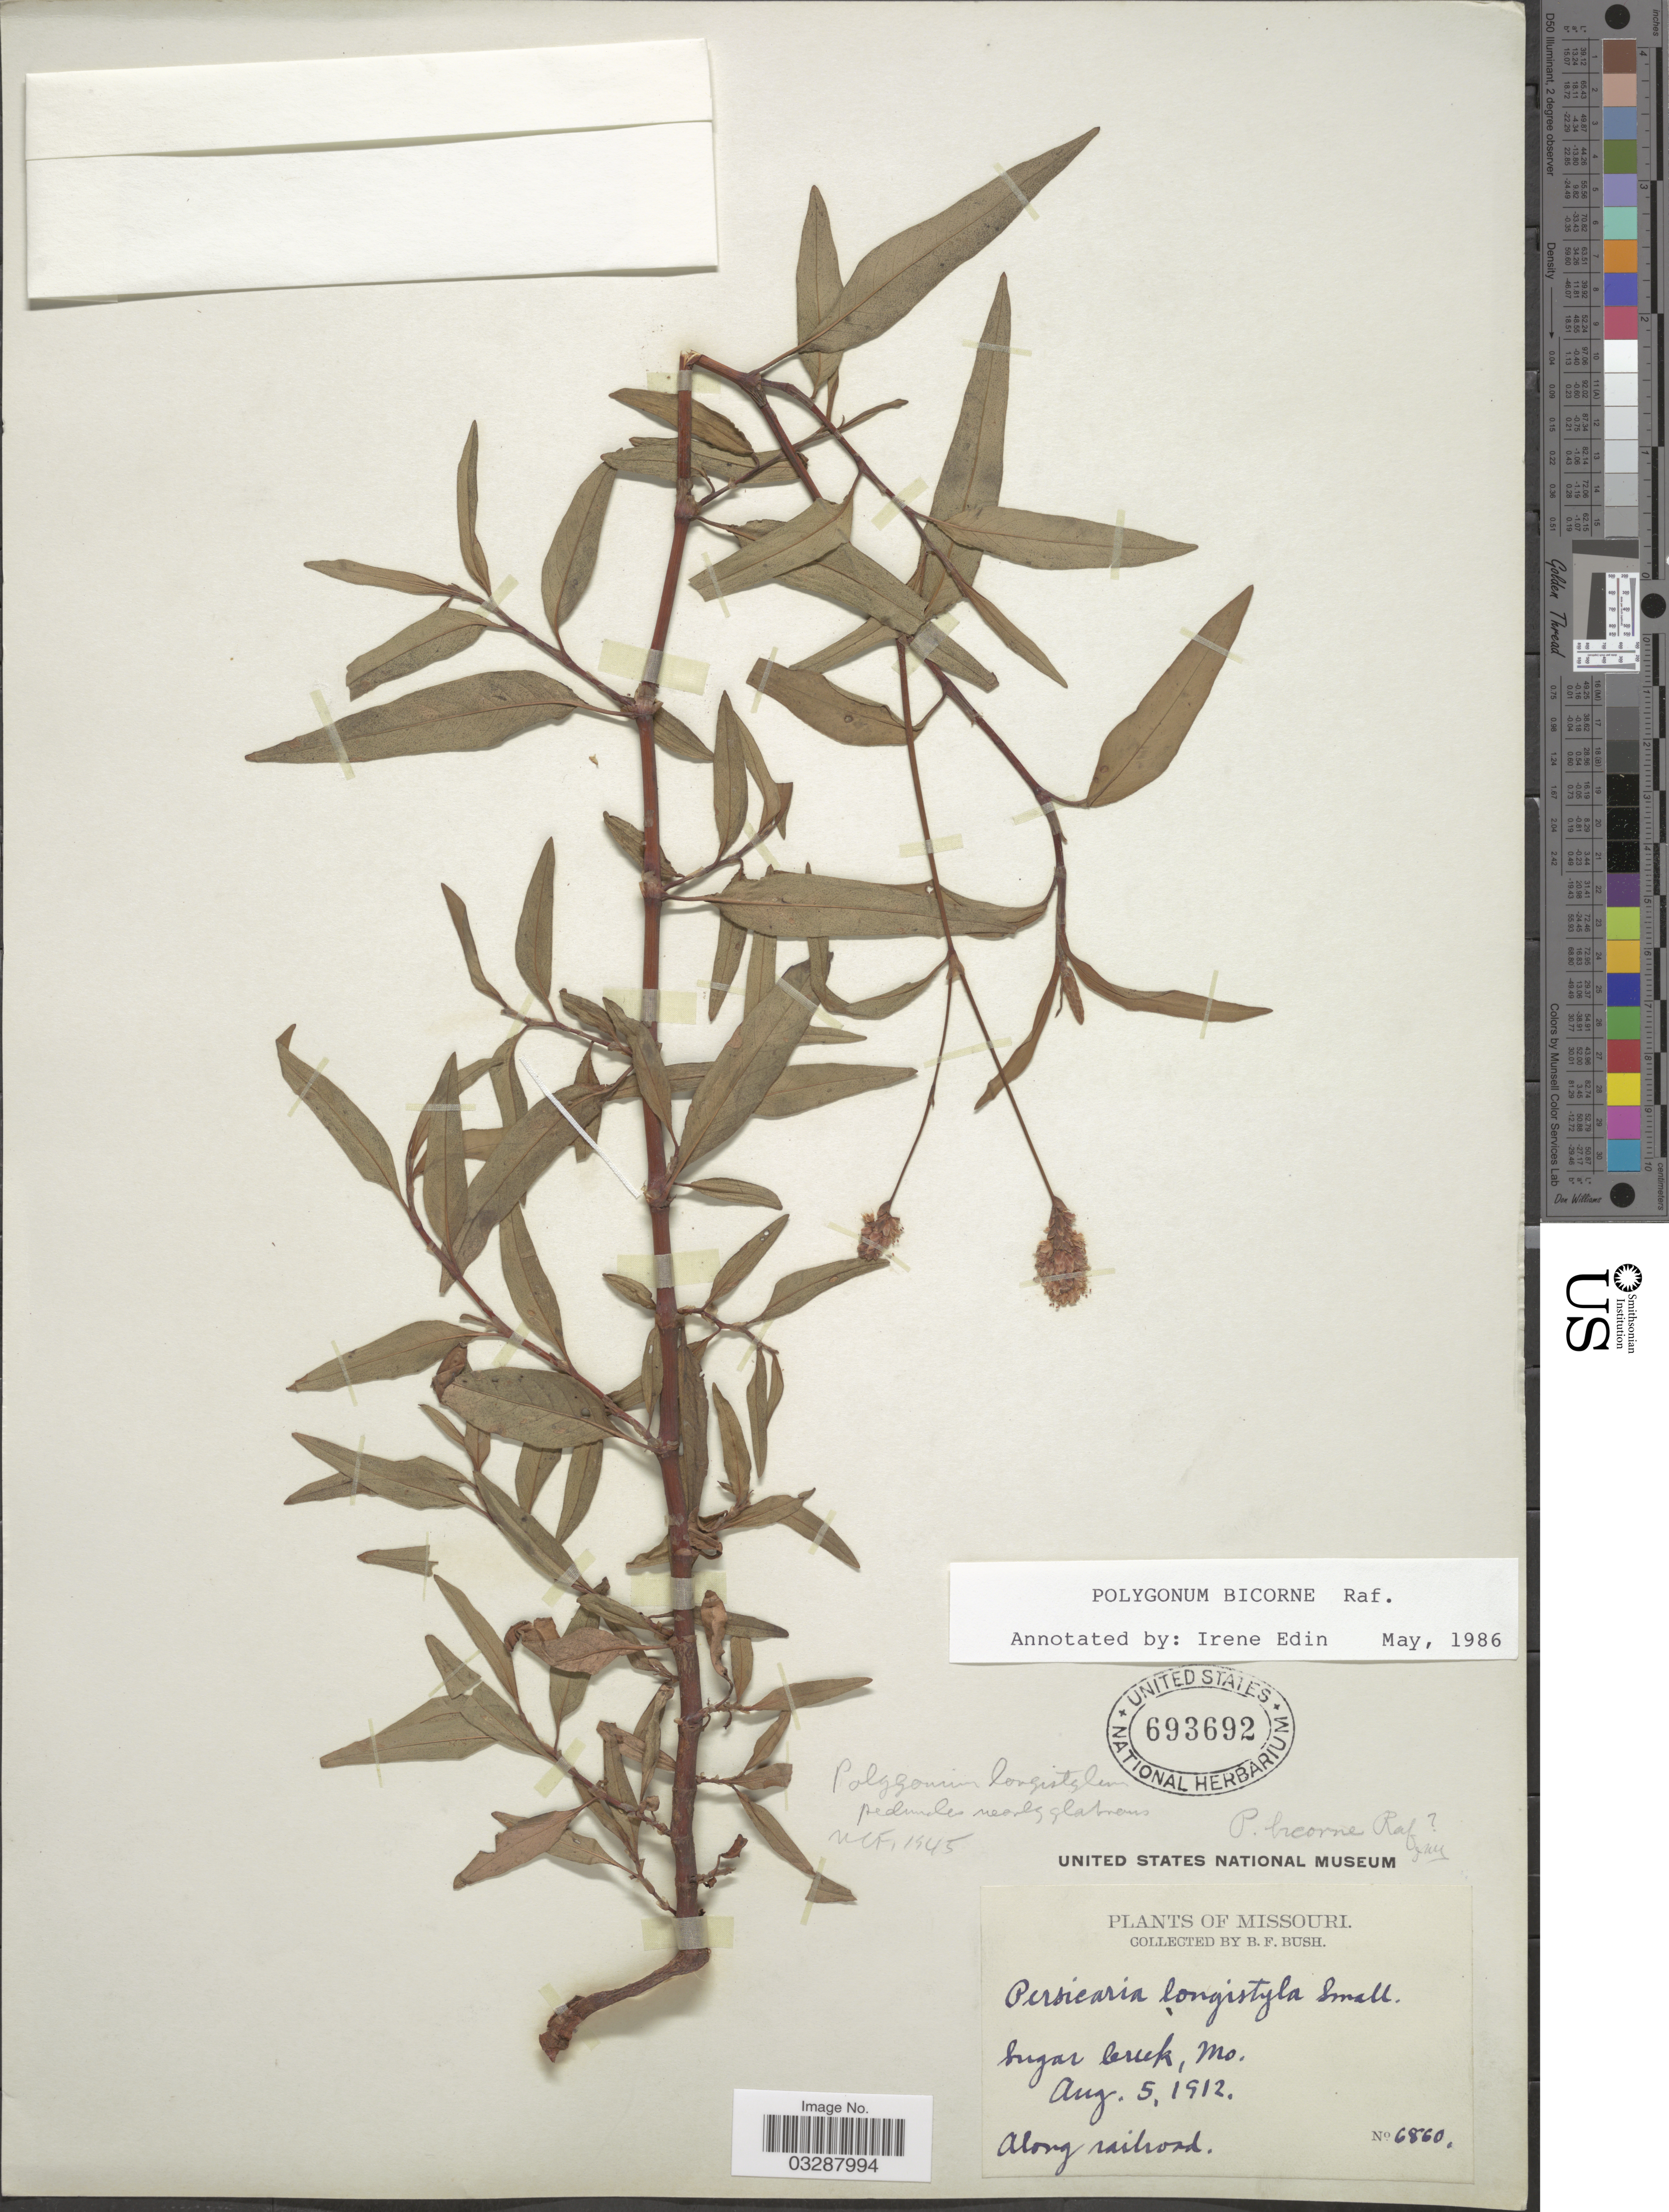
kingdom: Plantae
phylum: Tracheophyta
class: Magnoliopsida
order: Caryophyllales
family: Polygonaceae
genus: Persicaria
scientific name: Persicaria bicornis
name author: (Raf.) Nieuwl.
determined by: Atha, D. E.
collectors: B. F. Bush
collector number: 6860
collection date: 1912-08-05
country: United States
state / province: Missouri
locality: Sugar Creek.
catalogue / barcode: US 693692